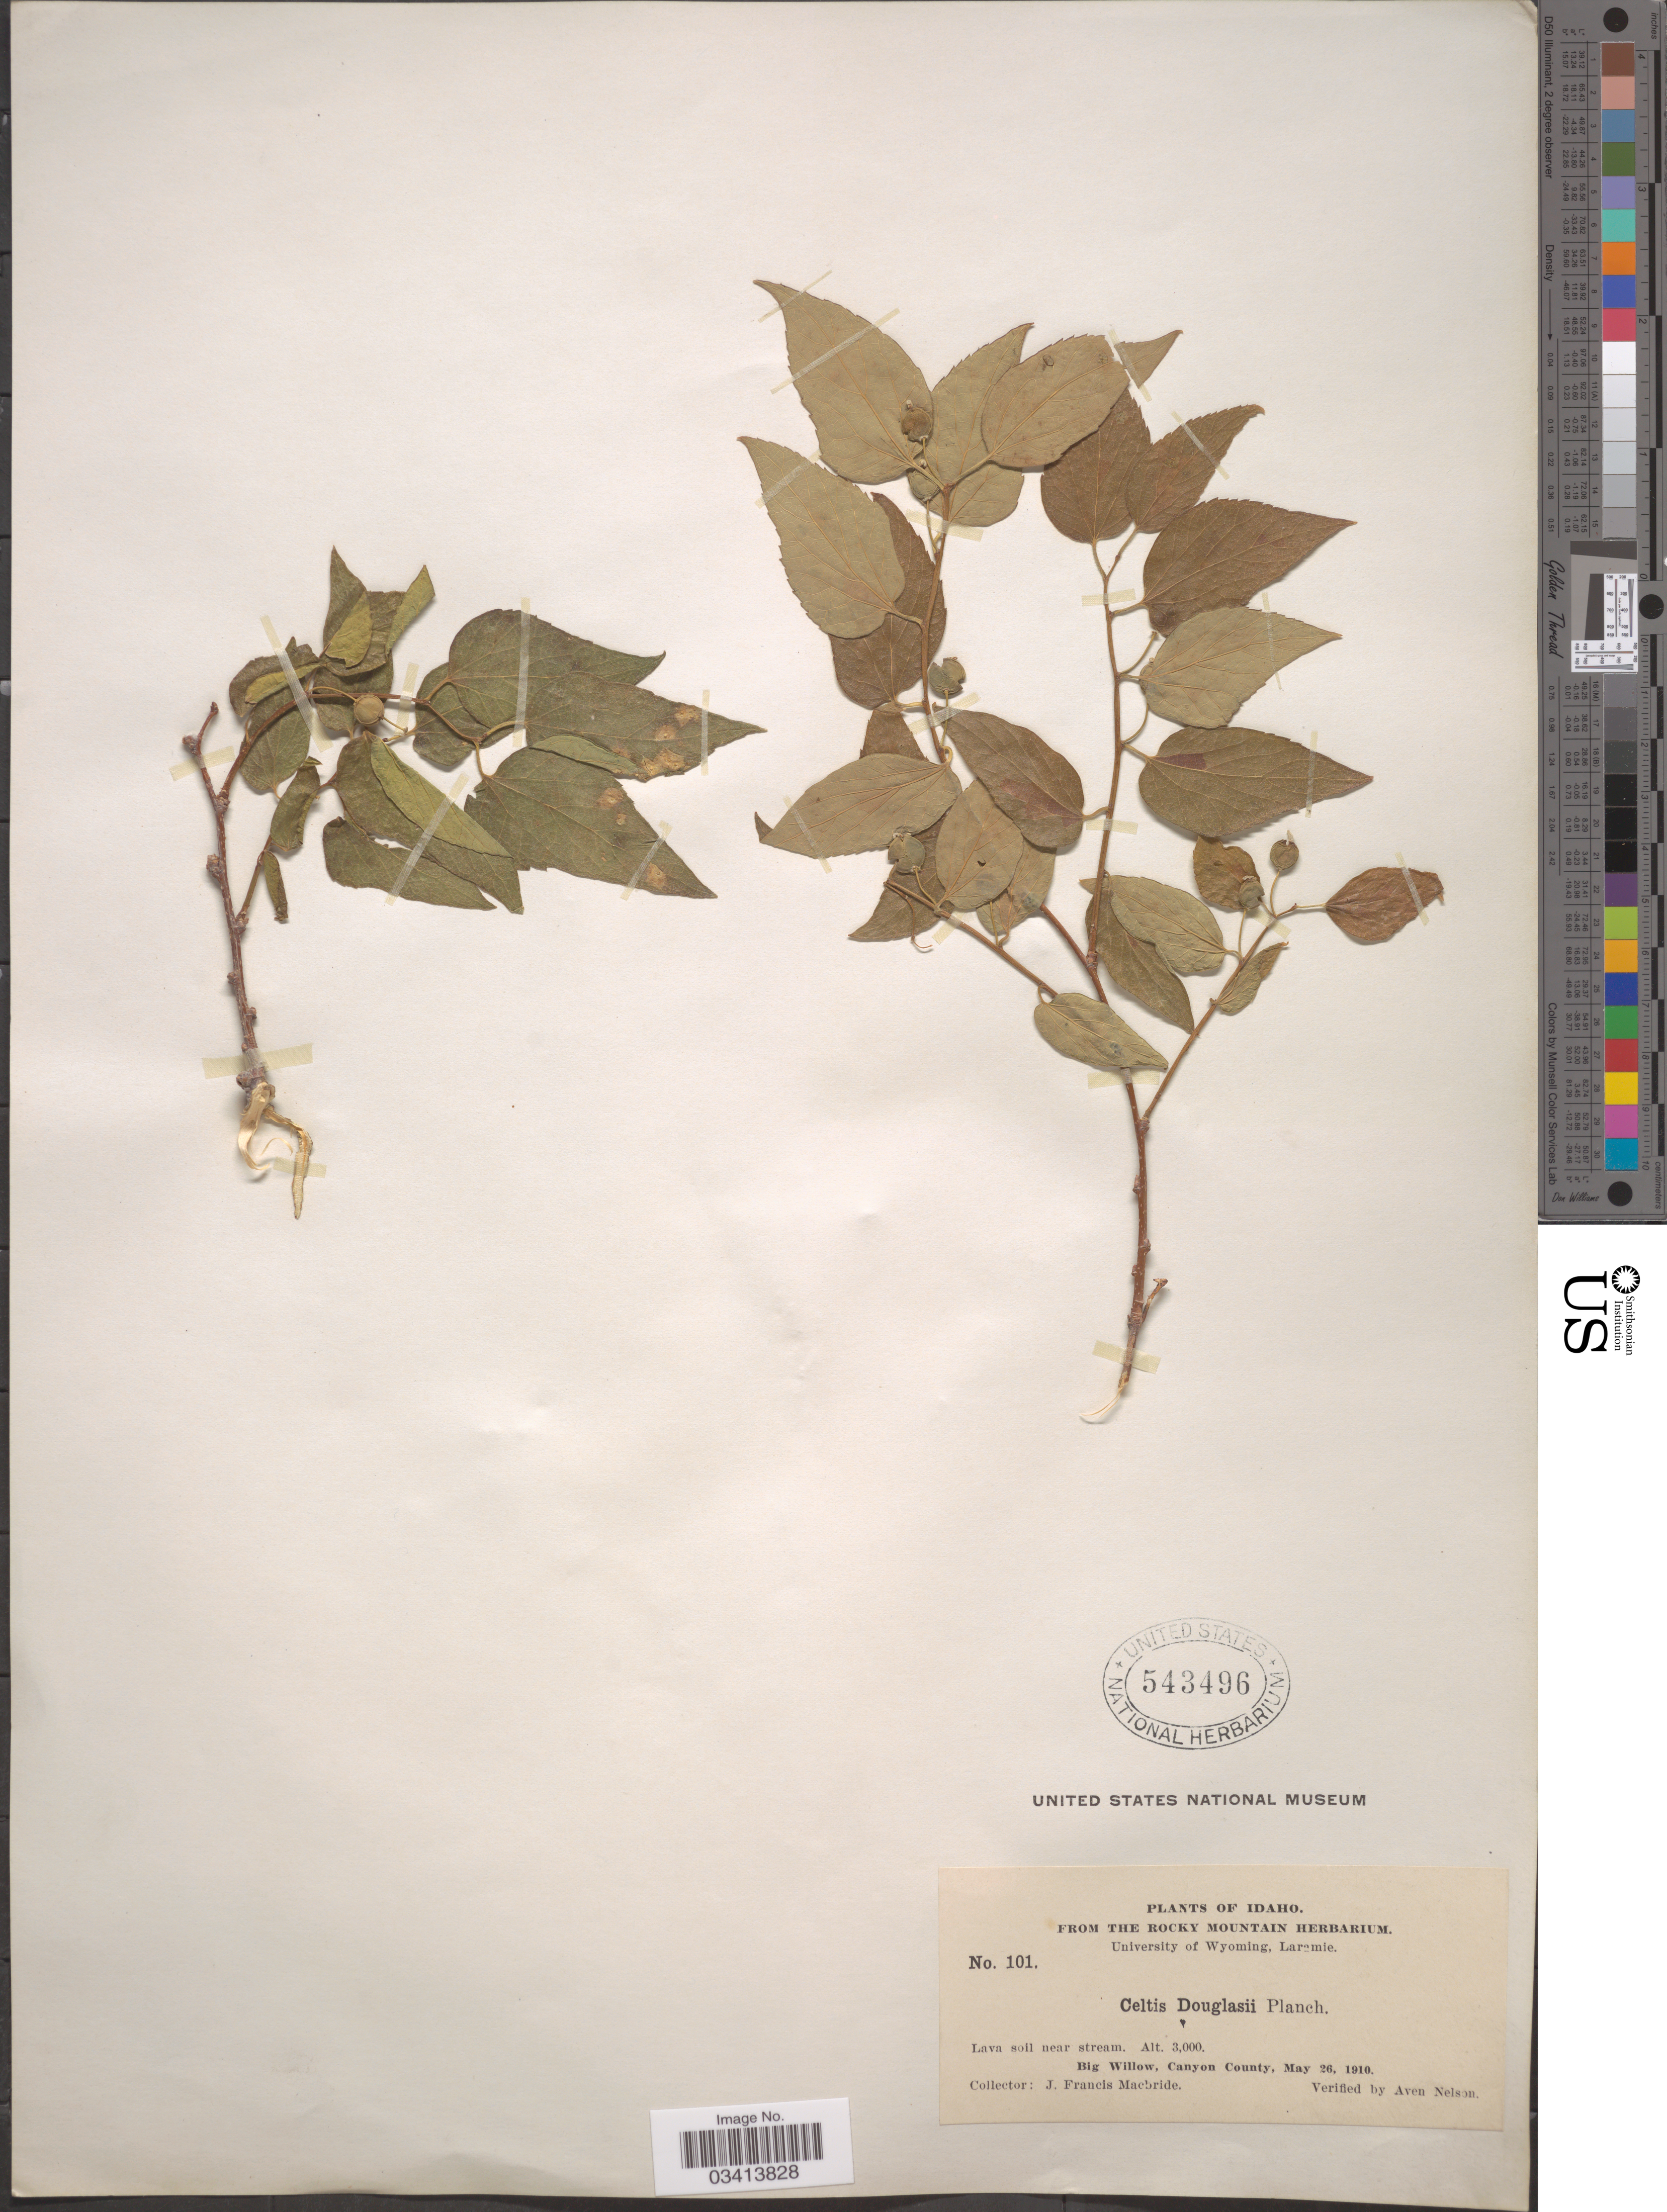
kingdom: Plantae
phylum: Tracheophyta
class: Magnoliopsida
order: Rosales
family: Cannabaceae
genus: Celtis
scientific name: Celtis laevigata var. reticulata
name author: (Torr.) L.D. Benson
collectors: J. F. Macbride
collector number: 101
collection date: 1910-05-26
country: United States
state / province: Idaho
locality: Lava soil near stream. Big Willow, Canyon County.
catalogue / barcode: US 543496